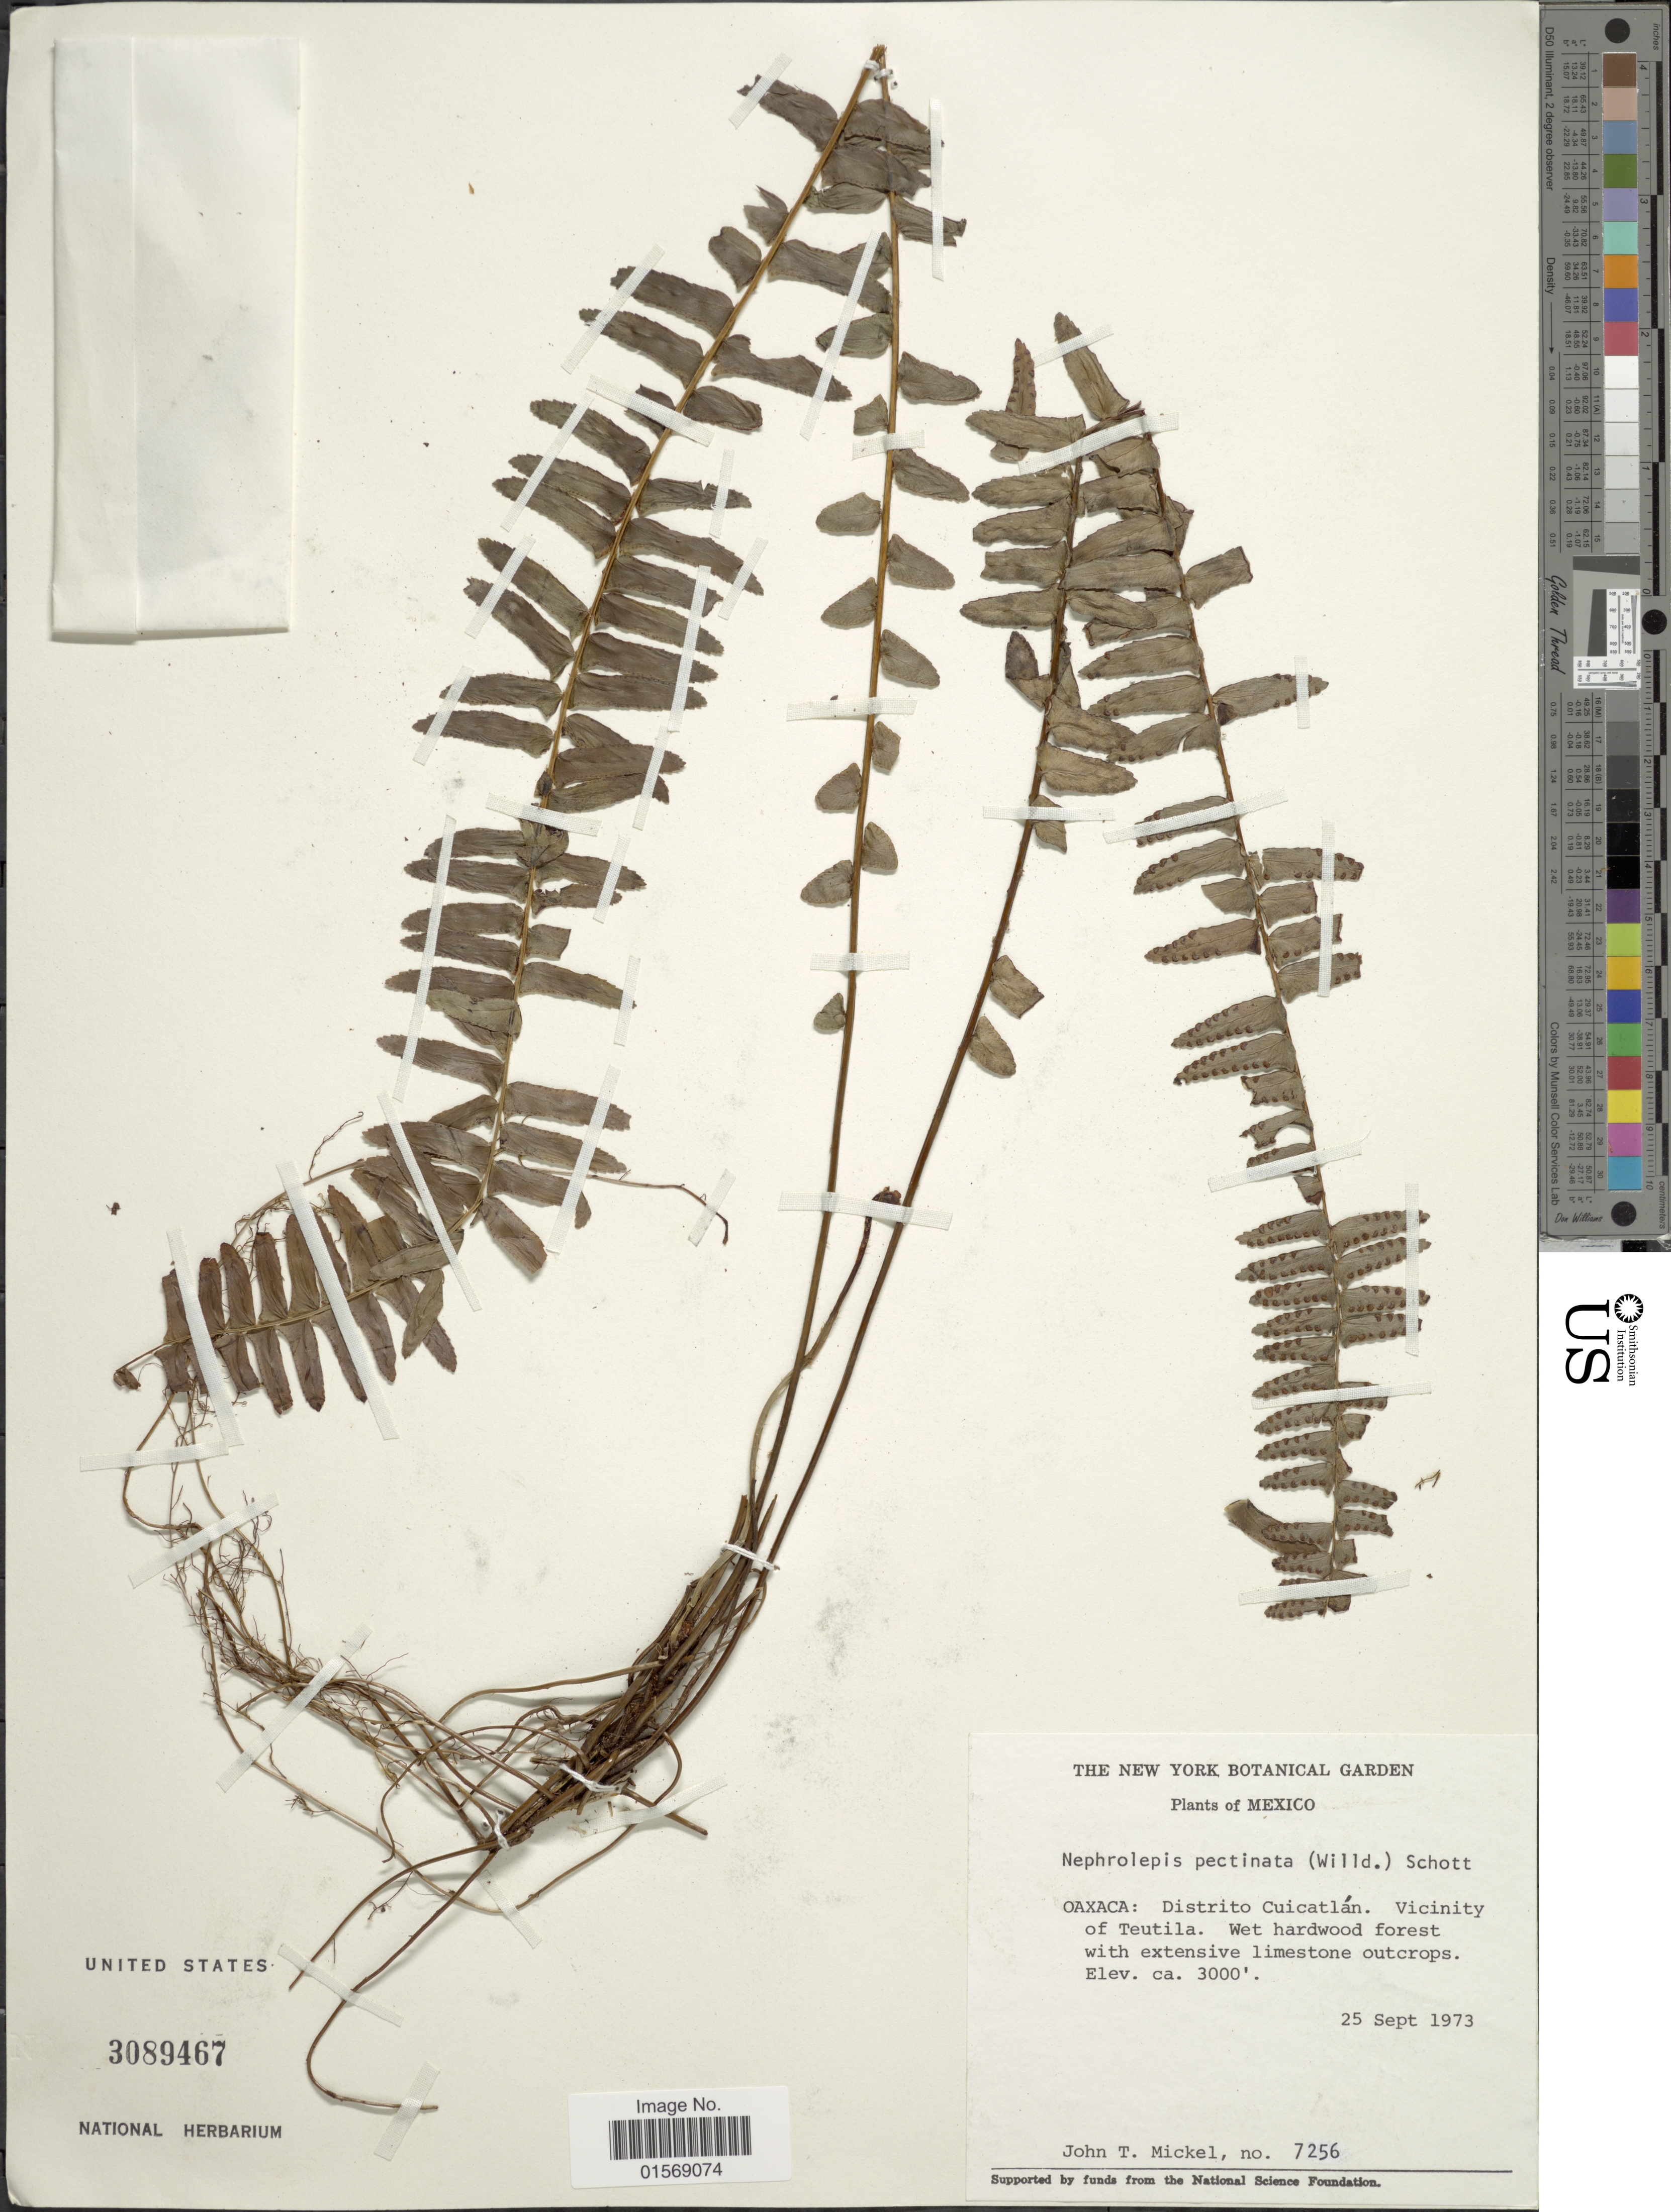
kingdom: Plantae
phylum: Tracheophyta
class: Polypodiopsida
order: Polypodiales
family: Nephrolepidaceae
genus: Nephrolepis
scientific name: Nephrolepis pectinata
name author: (Willd.) Schott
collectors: J. T. Mickel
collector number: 7256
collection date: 1973-09-25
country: Mexico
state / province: Oaxaca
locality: Mexico, Oaxaca: Distrito Cuicatlan. Vicinity of Teutila.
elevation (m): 914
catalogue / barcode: US 3089467